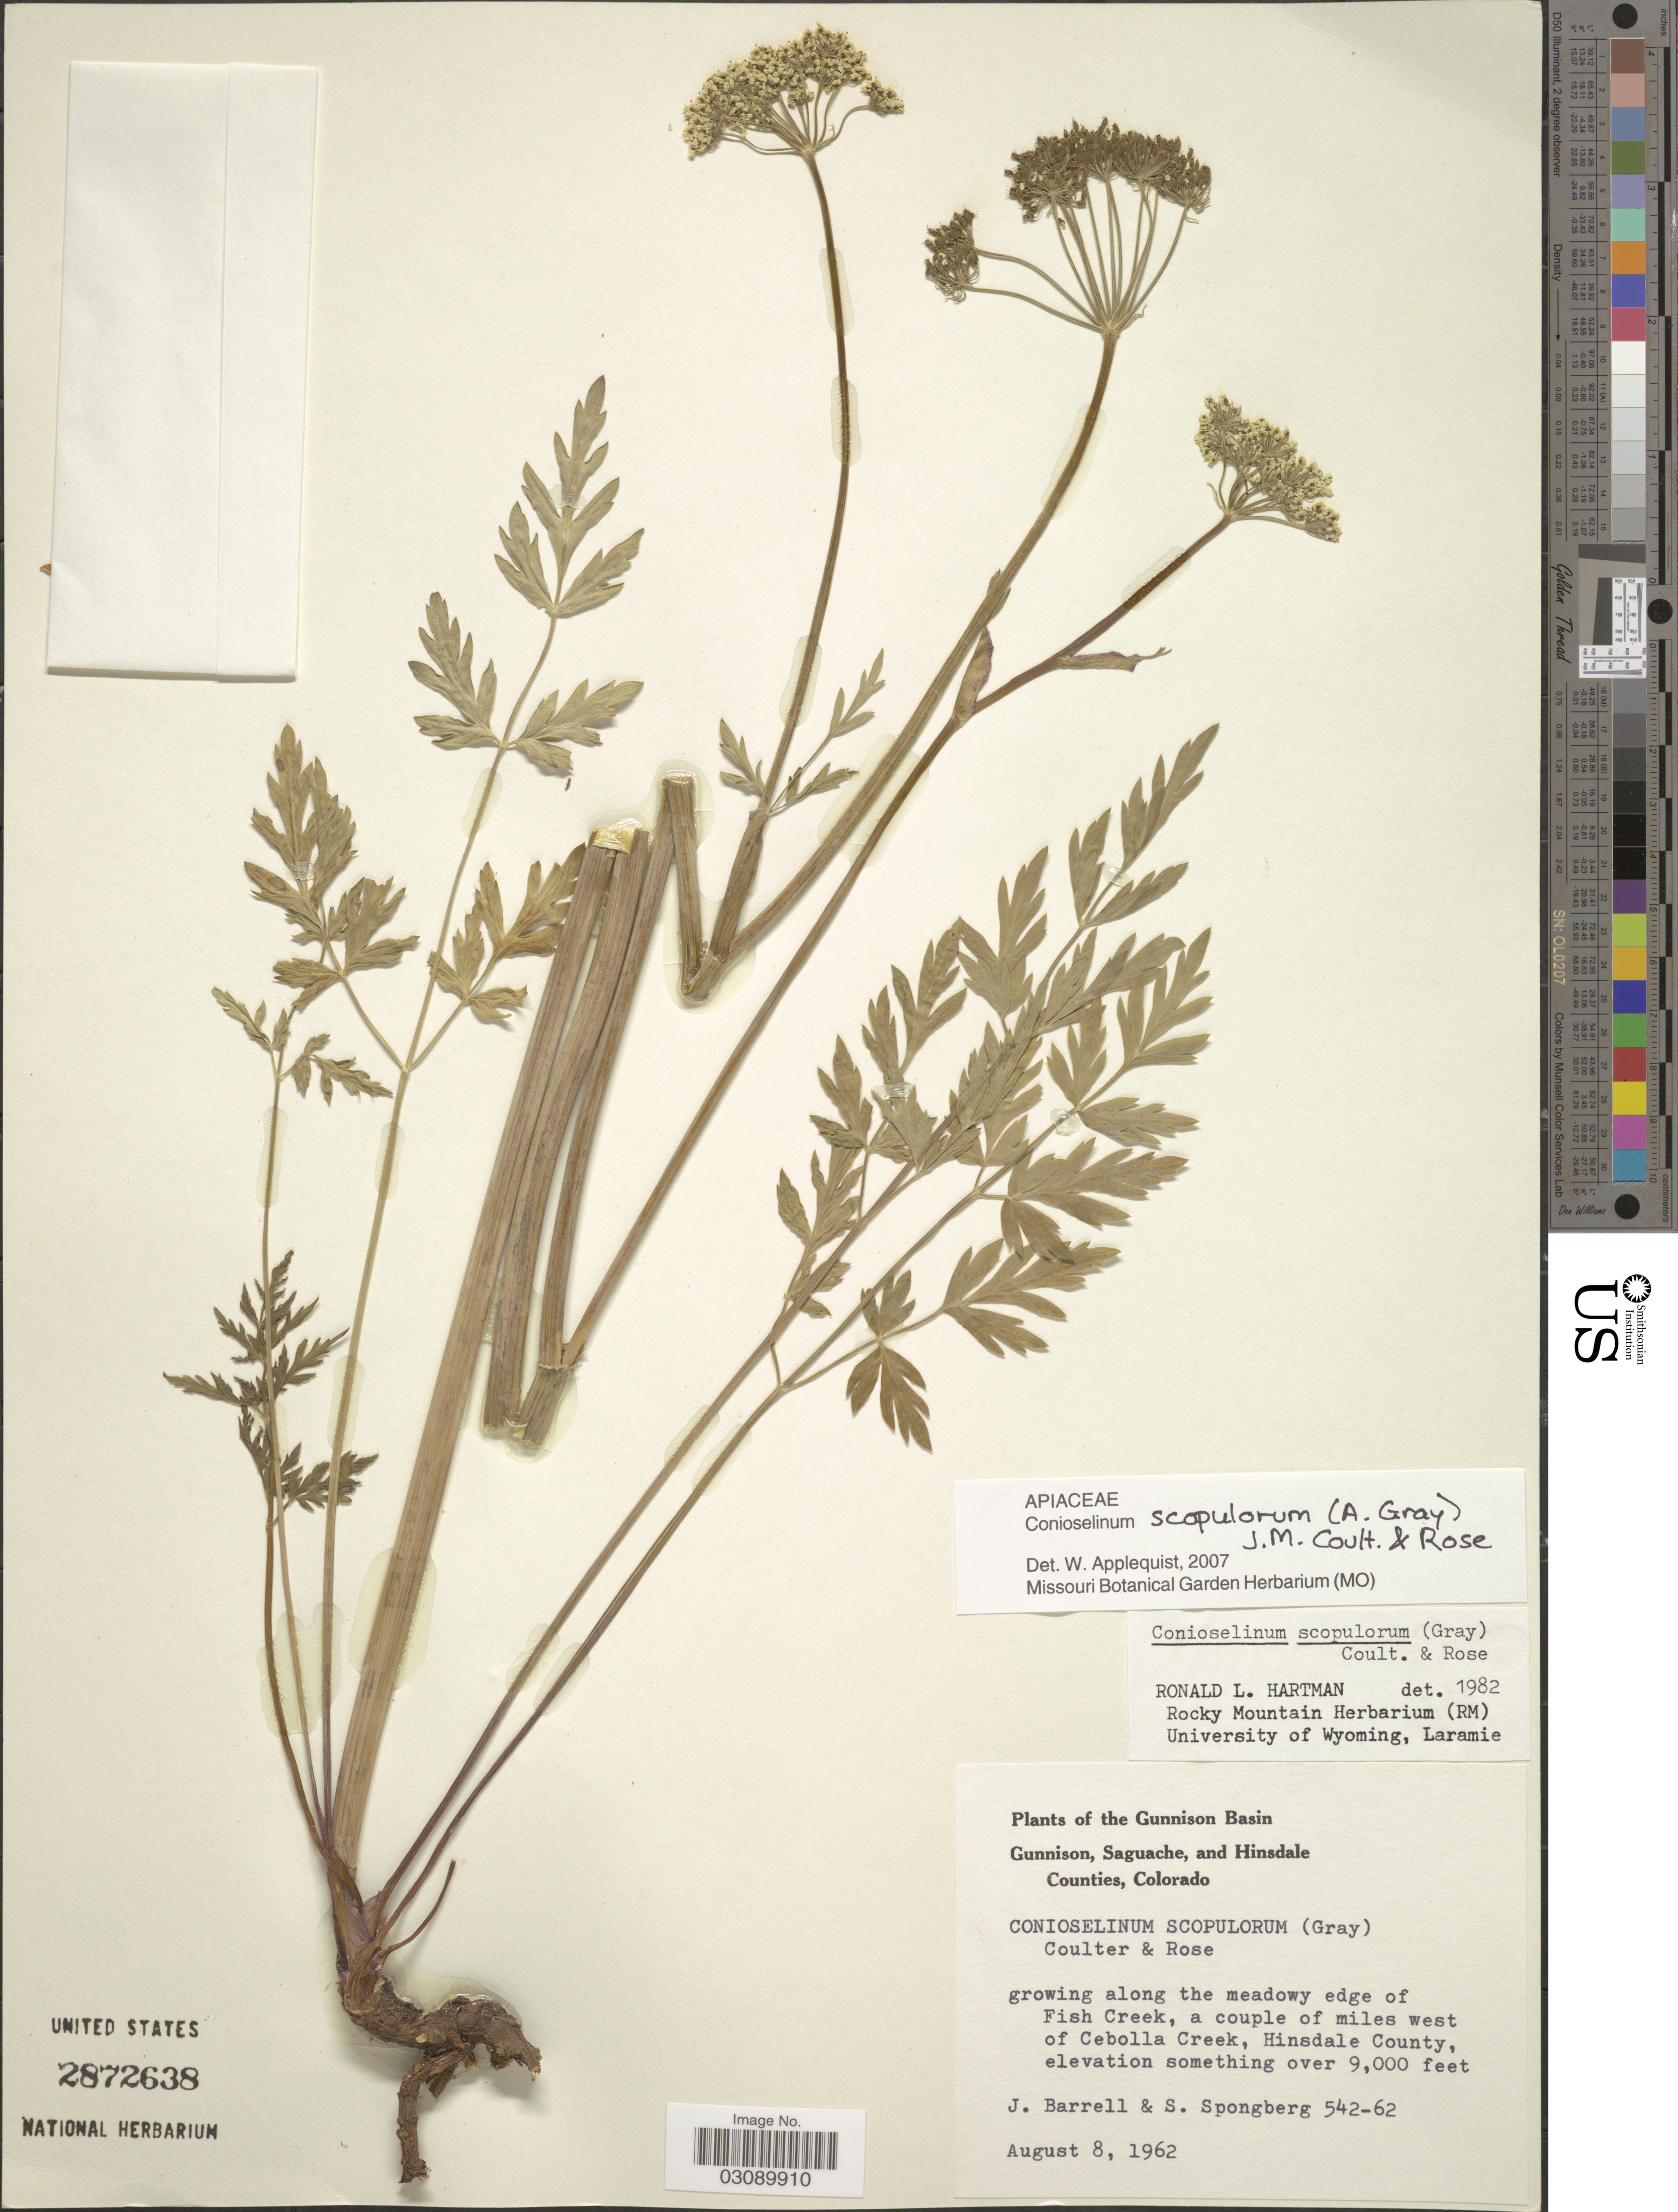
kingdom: Plantae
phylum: Tracheophyta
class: Magnoliopsida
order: Apiales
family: Apiaceae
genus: Conioselinum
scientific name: Conioselinum scopulorum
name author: (A. Gray) J.M. Coult. & Rose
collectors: J. Barrell & S. A.Spongberg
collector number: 542-62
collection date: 1962-08-08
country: United States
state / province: Colorado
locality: Gunnison Basin. Growing along the meadowy edge of Fish Creek, a couple of miles west of Cebolla Creek, Hinsdale County.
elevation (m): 2743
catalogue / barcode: US 2872638